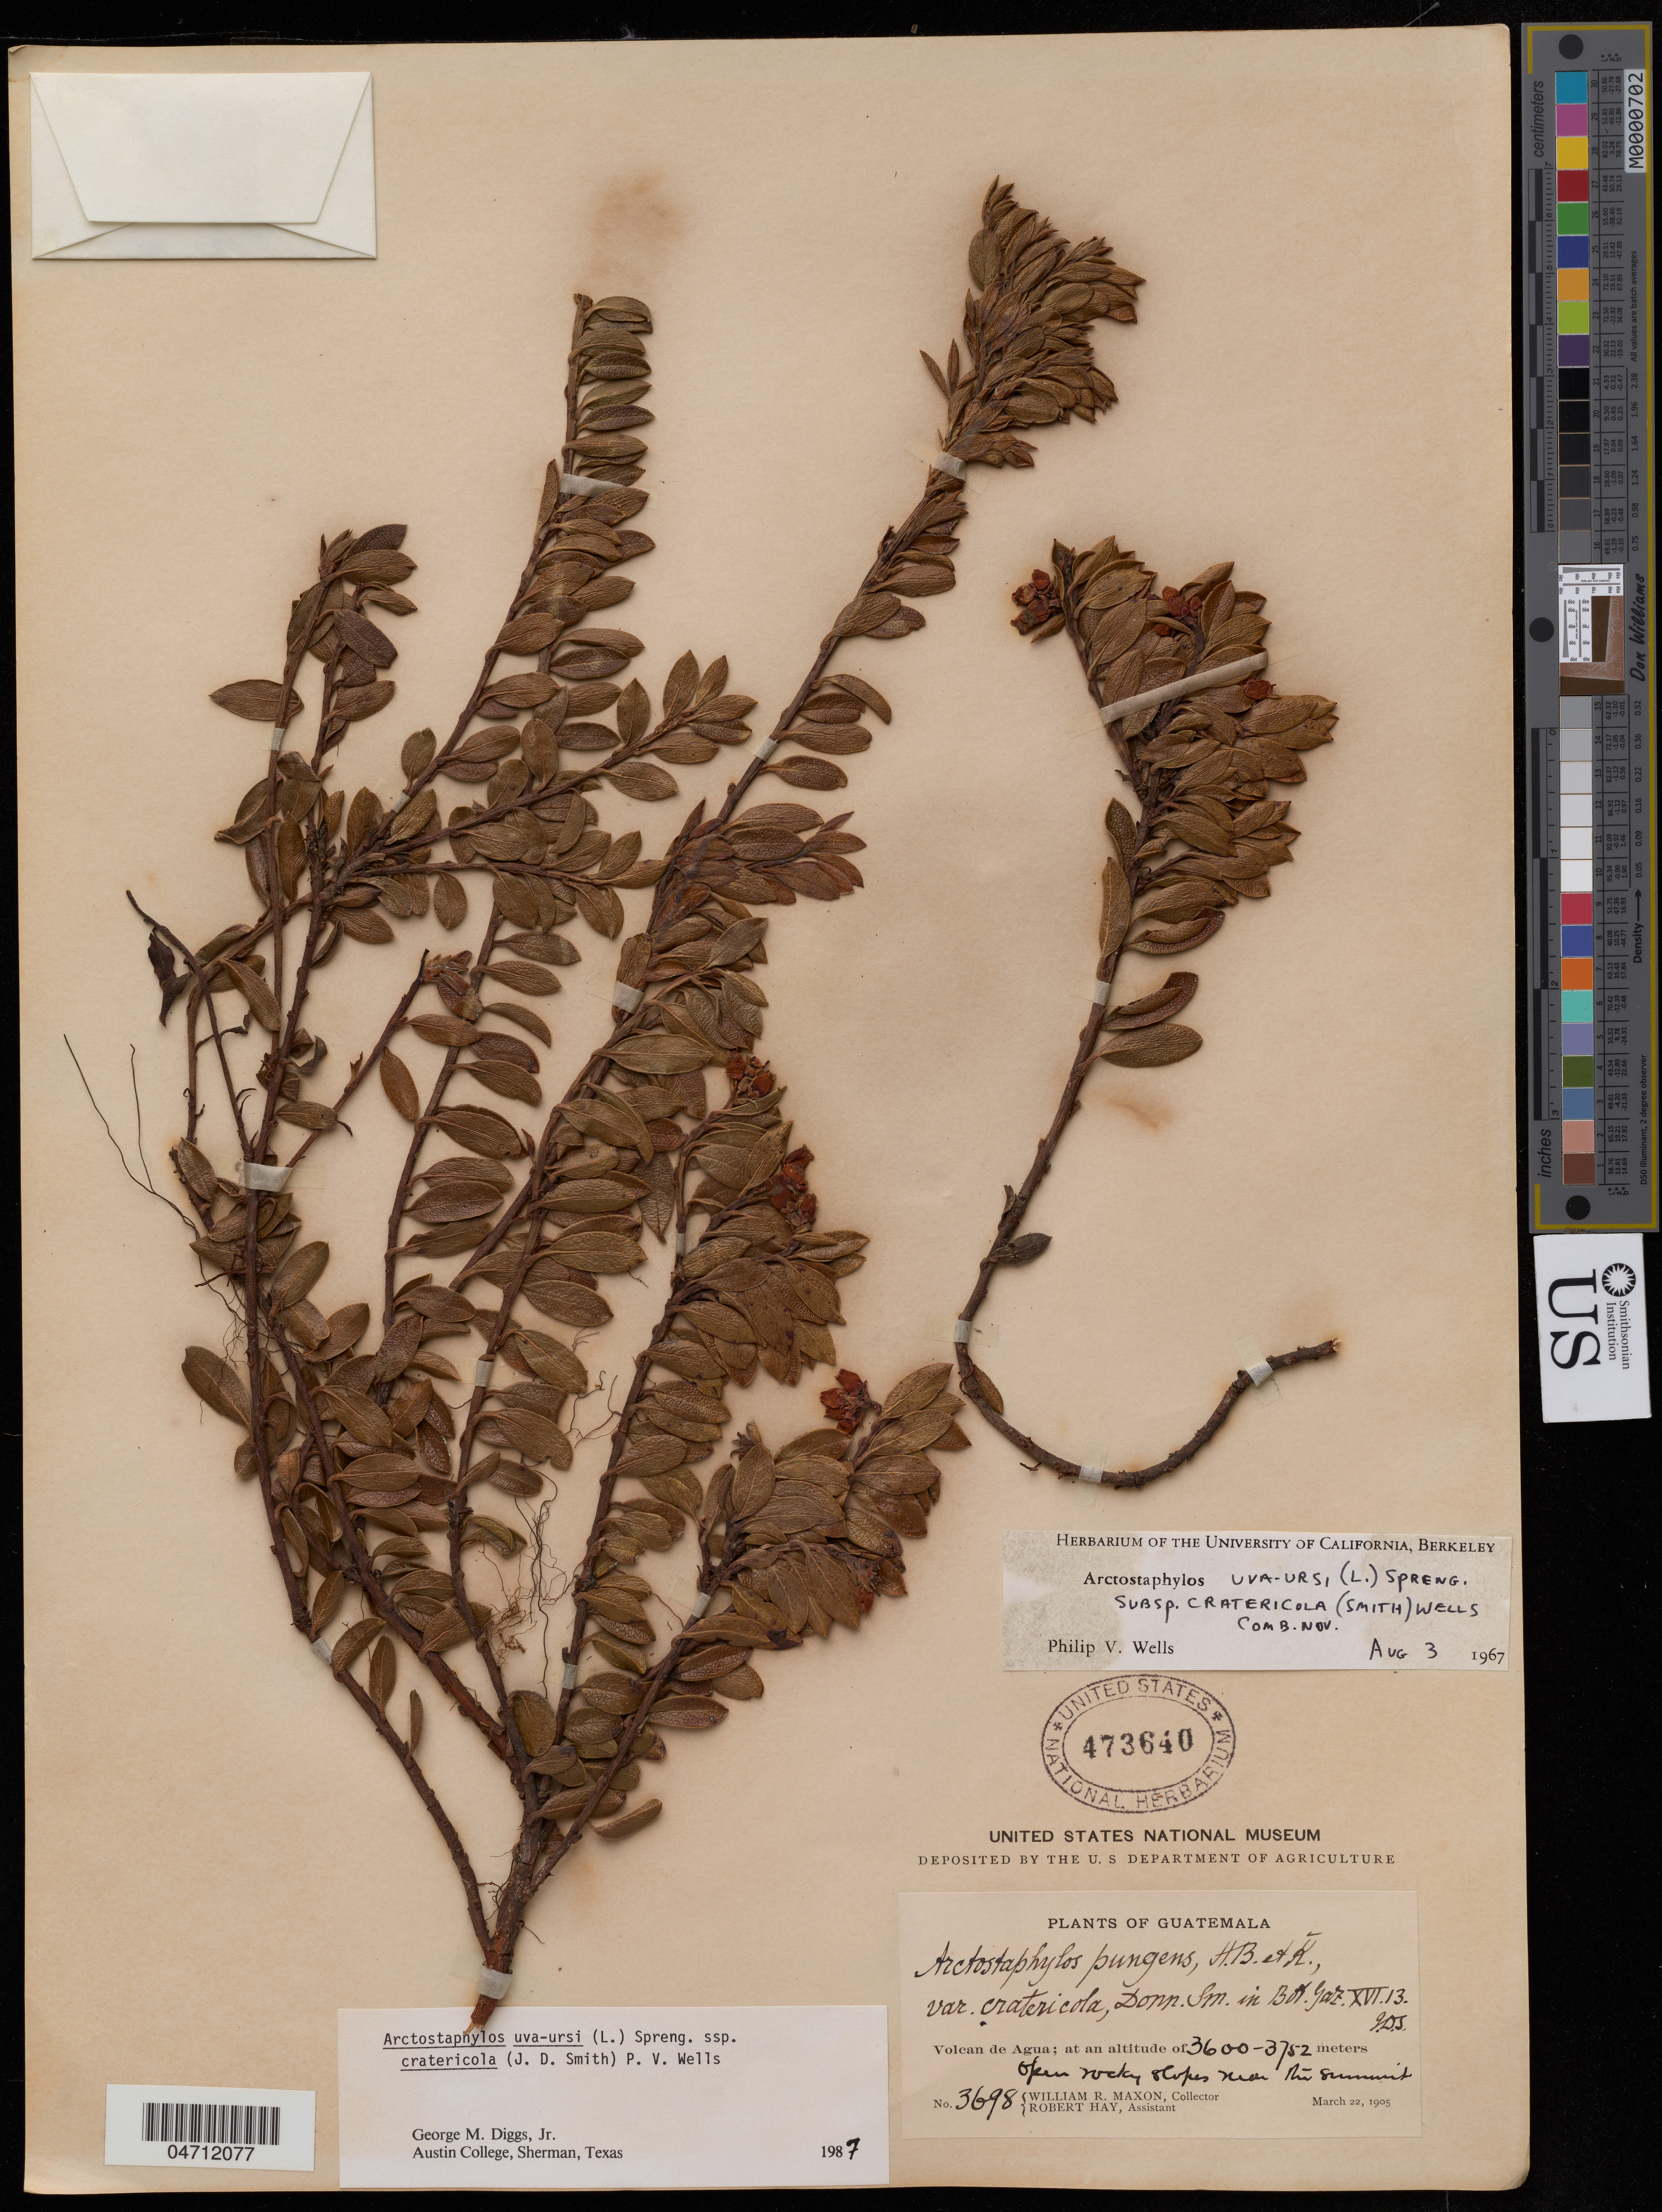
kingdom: Plantae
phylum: Tracheophyta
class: Magnoliopsida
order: Ericales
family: Ericaceae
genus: Arctostaphylos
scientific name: Arctostaphylos uva-ursi subsp. cratericola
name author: (Donn. Sm.) P.V. Wells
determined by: Diggs, George Minor, Jr.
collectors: W. R. Maxon & R. H. Hay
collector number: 3698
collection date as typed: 22 Mar 1905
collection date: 1905-03-22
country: Guatemala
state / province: Sacatepéquez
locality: Volcan de Agua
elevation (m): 3600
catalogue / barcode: US 473640